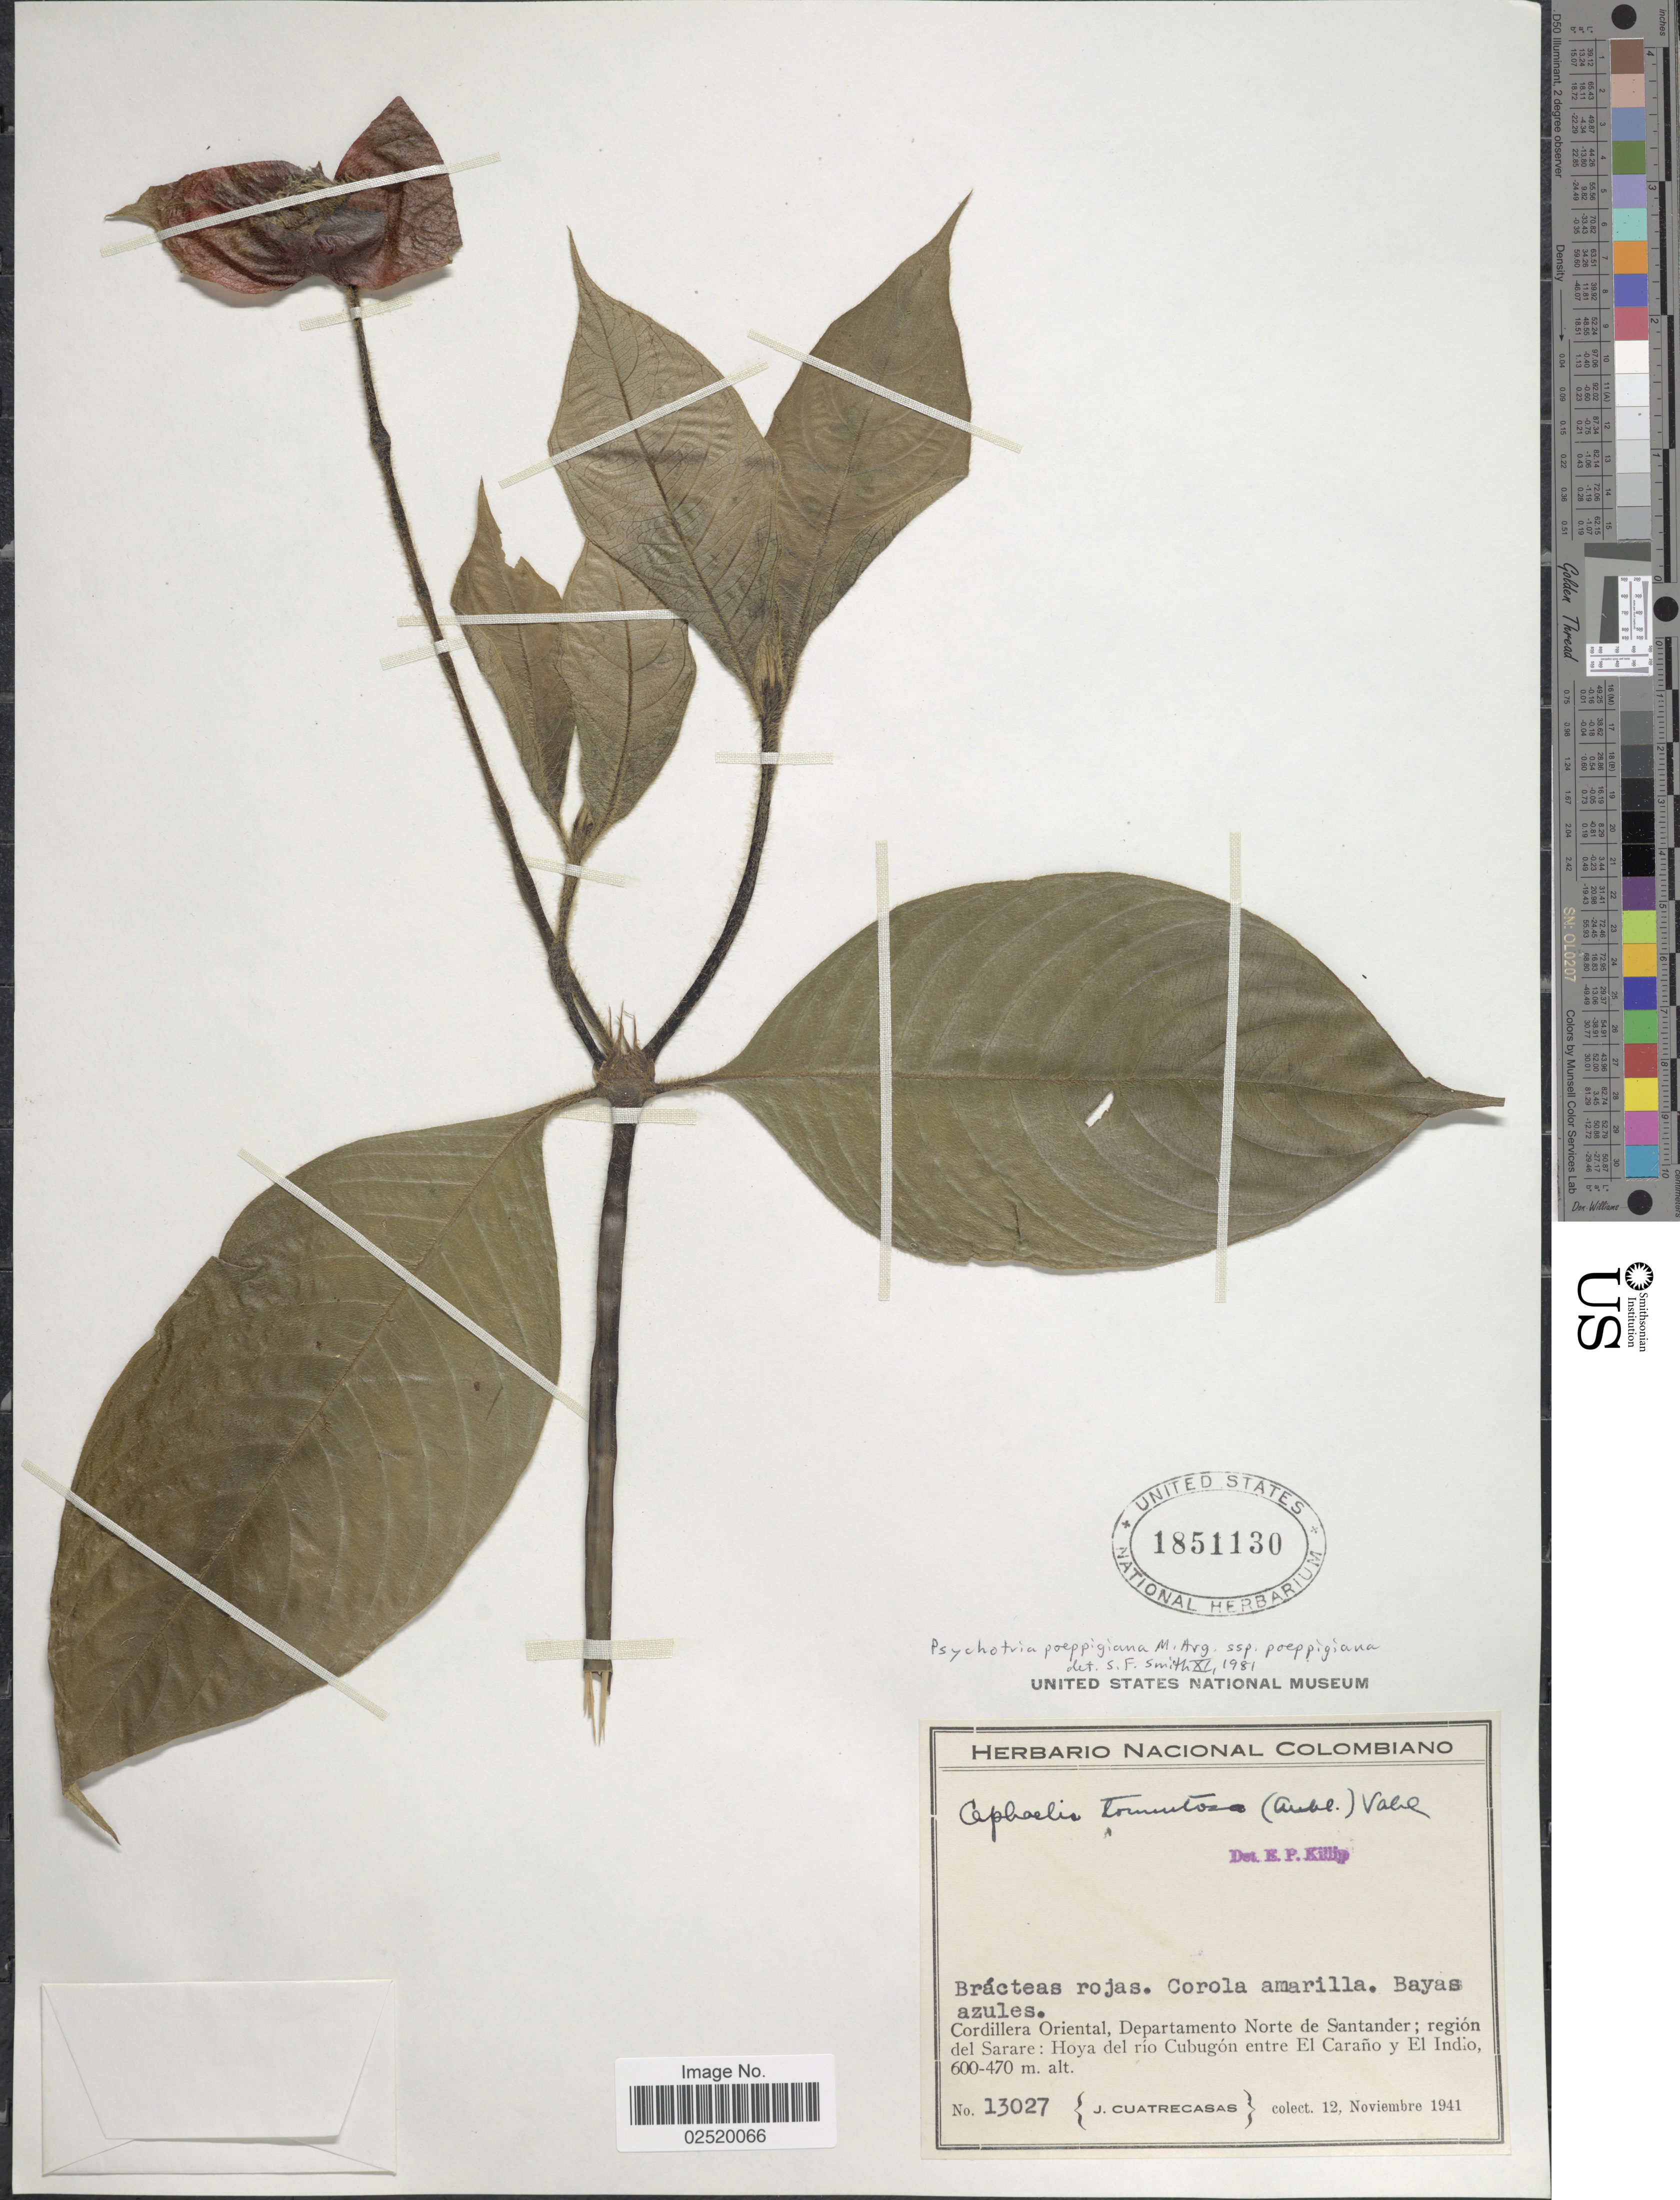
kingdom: Plantae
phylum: Tracheophyta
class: Magnoliopsida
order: Gentianales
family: Rubiaceae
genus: Psychotria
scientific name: Psychotria poeppigiana subsp. poeppigiana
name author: Müll. Arg.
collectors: J. Cuatrecasas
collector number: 13027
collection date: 1941-11-12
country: Colombia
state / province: Norte de Santander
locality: Cordillera Oriental, Departamento Norte de Santander; region del Sarare: HOya del Rio Cubugon entre El Carano y El Indio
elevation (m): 470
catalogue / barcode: US 1851130